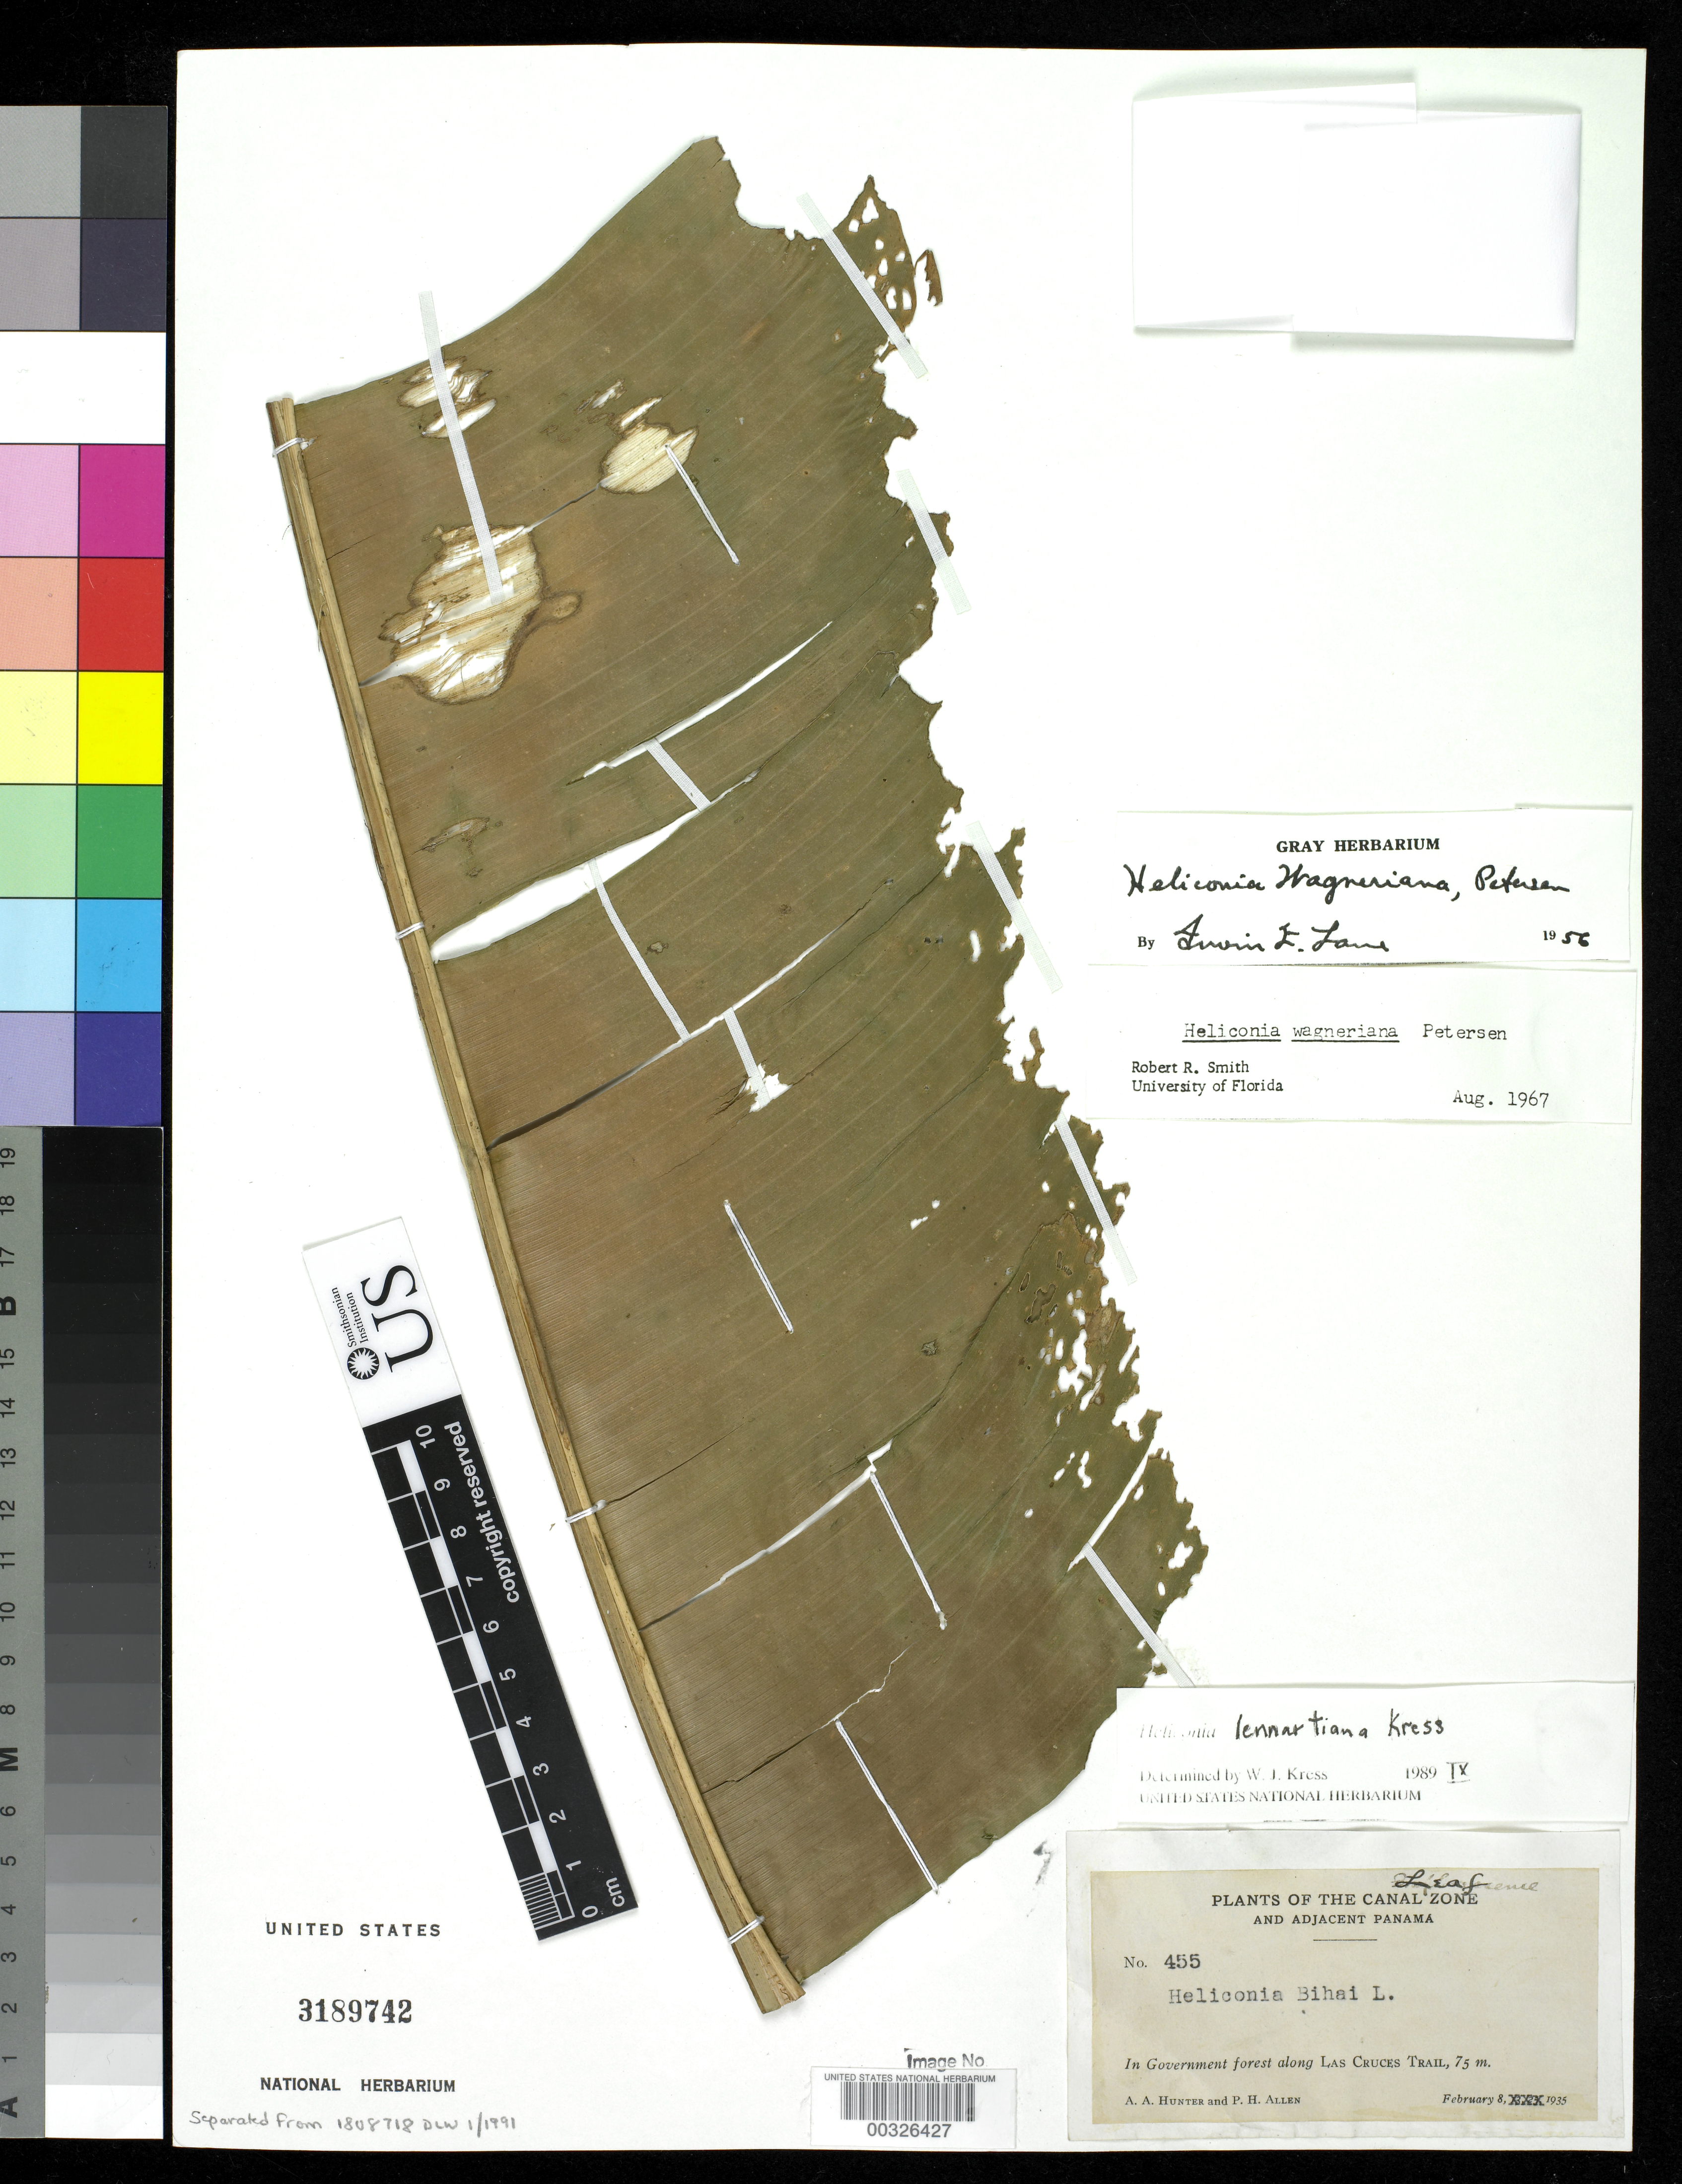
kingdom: Plantae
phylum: Tracheophyta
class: Liliopsida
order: Zingiberales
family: Heliconiaceae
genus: Heliconia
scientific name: Heliconia wagneriana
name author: Petersen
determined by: Kress, W. J., (US), Smithsonian Institution - National Museum of Natural History (UNITED STATES)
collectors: A. Hunter & P. H. Allen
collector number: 455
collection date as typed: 08 Feb 1935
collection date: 1935-02-08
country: Panama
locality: In government forest along Las Cruces Trail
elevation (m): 75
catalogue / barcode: US 3189742